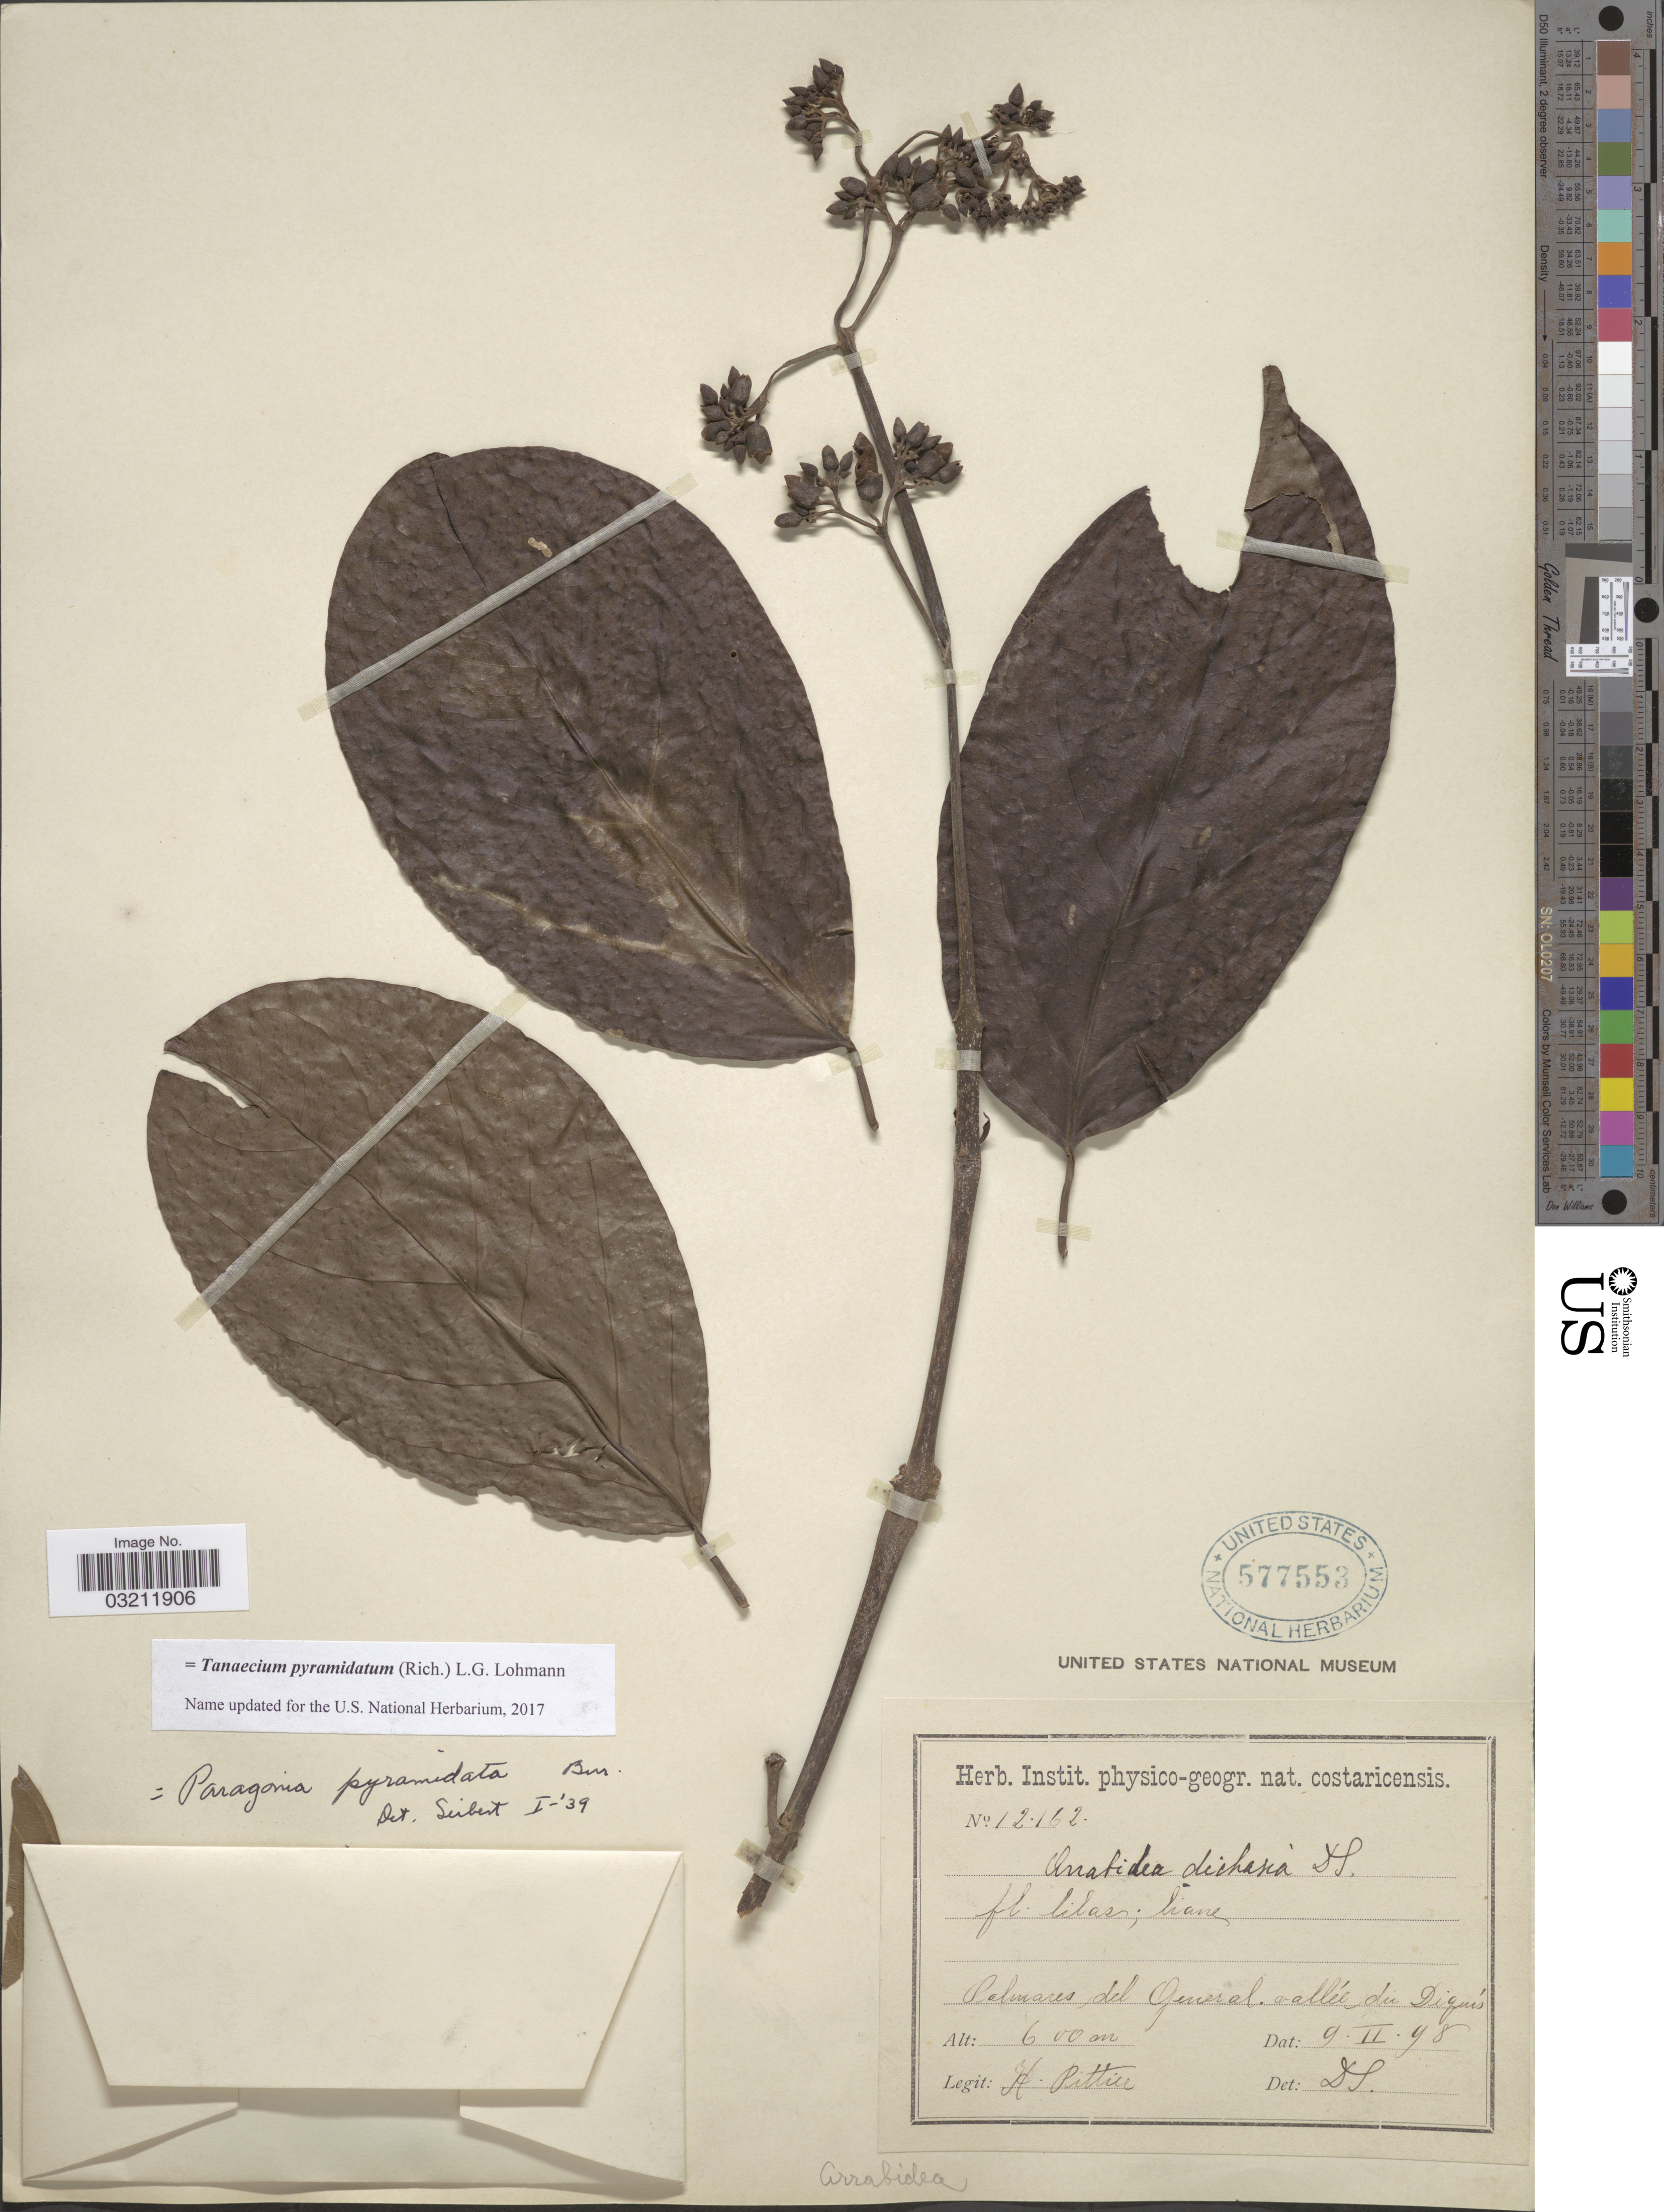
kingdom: Plantae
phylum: Tracheophyta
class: Magnoliopsida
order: Lamiales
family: Bignoniaceae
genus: Tanaecium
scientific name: Tanaecium pyramidatum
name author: (Rich.) L.G. Lohmann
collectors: H. F. Pittier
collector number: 12162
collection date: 1898-02-09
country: Costa Rica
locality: Palmares, del General, vallée du Diquís.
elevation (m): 600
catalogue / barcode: US 577553